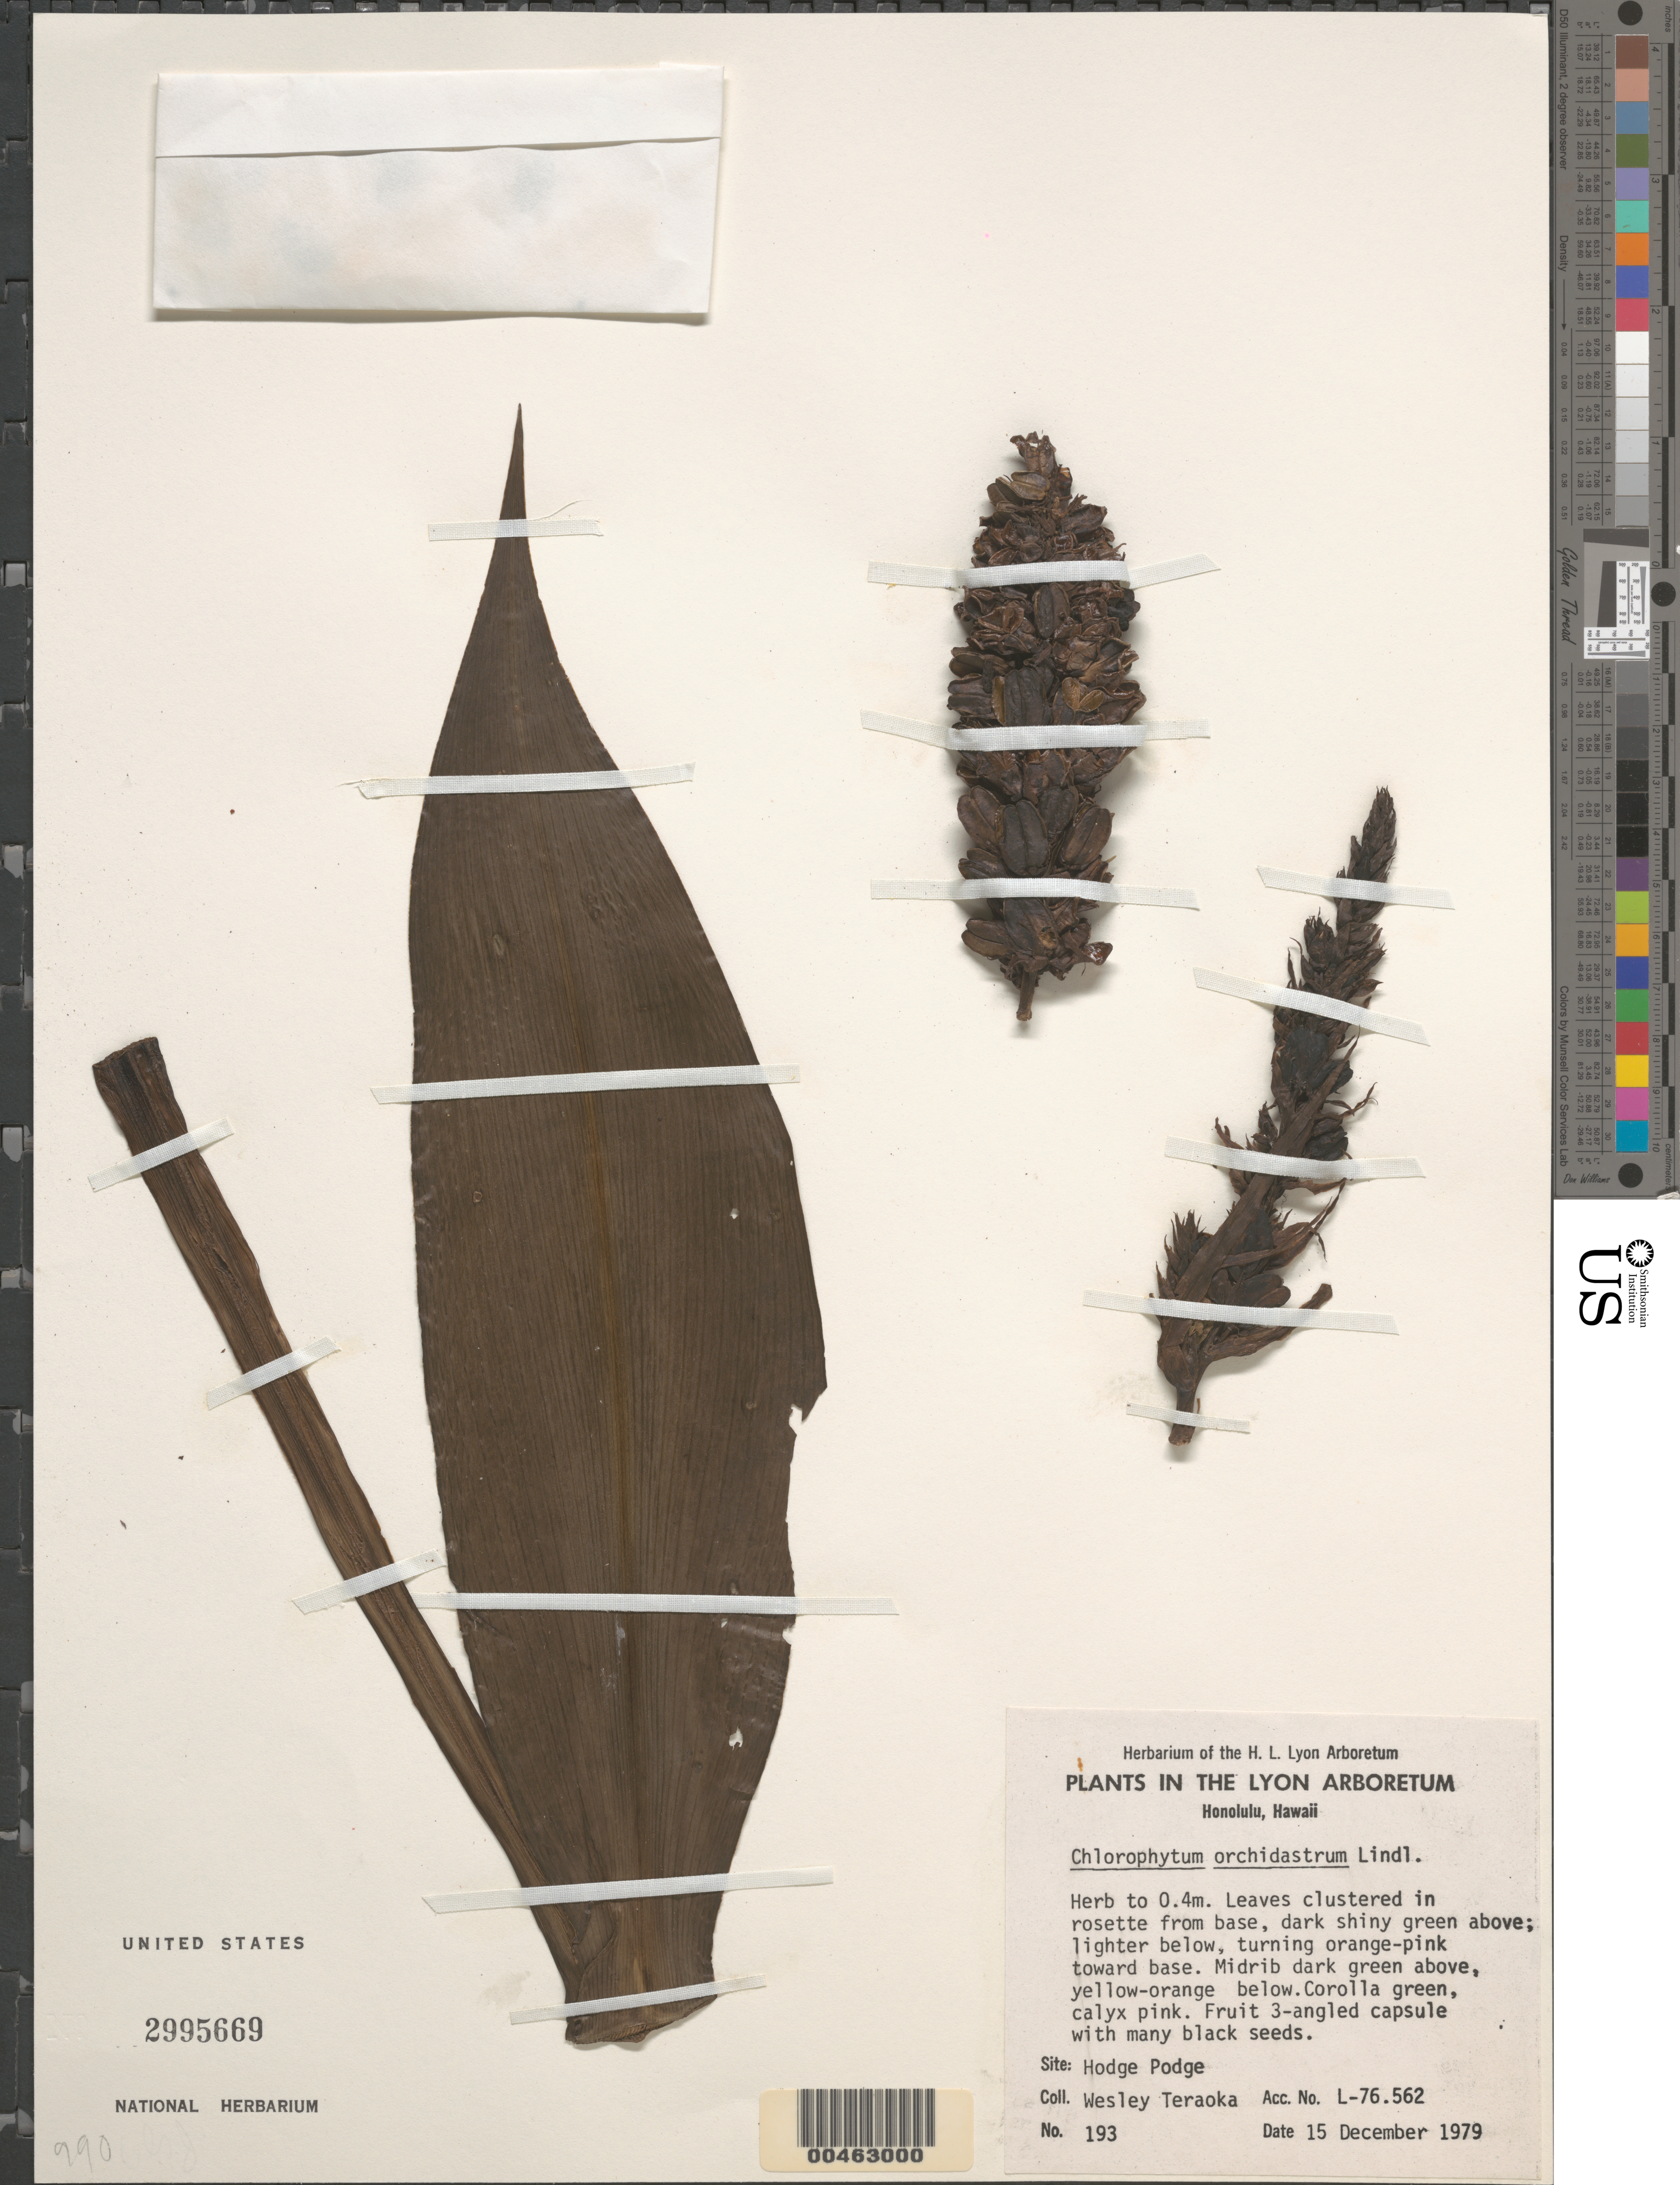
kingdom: Plantae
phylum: Tracheophyta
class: Liliopsida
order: Asparagales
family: Asparagaceae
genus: Chlorophytum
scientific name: Chlorophytum orchidastrum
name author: Lindl.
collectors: W. Teraoka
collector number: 193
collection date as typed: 15 Dec 1979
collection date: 1979-12-15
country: United States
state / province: Hawaii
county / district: Honolulu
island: Oahu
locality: Honolulu, Hodge Podge, Lyon Arboretum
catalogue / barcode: US 2995669